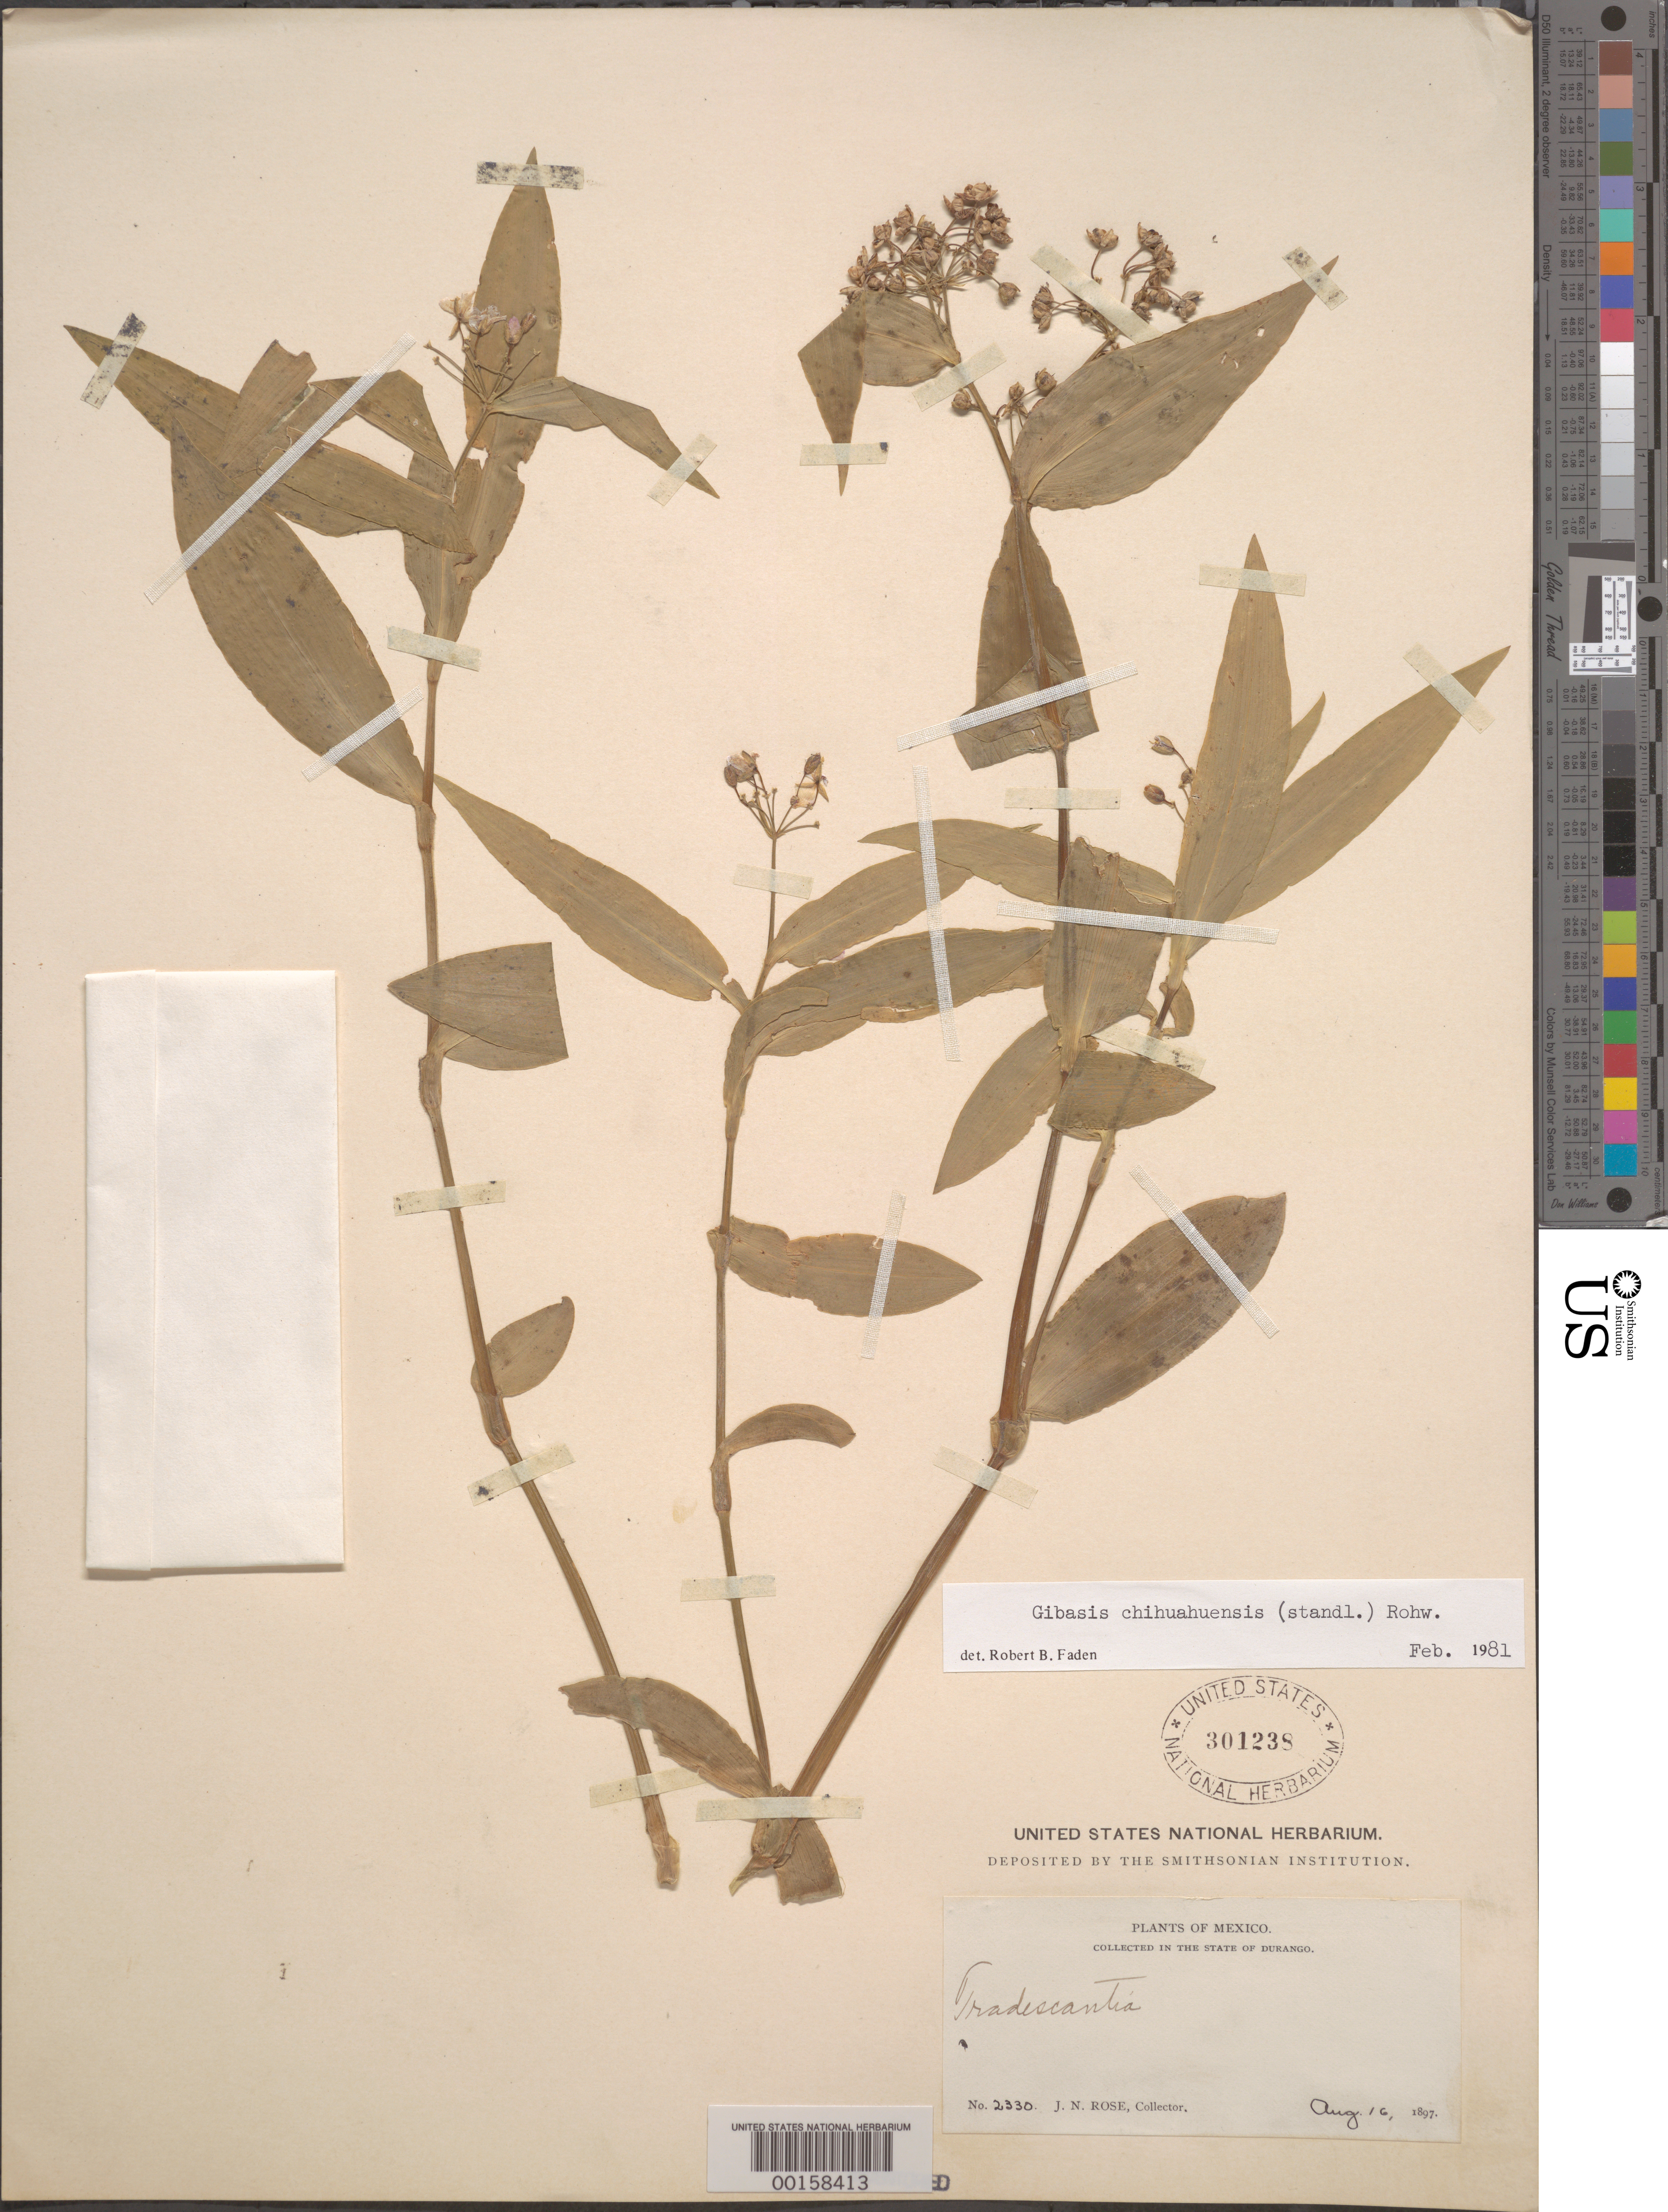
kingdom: Plantae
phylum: Tracheophyta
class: Liliopsida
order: Commelinales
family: Commelinaceae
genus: Gibasis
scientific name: Gibasis chihuahuensis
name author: (Standl.) Rohweder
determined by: Faden, Robert B., (US), Smithsonian Institution - National Museum of Natural History (UNITED STATES)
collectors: J. N. Rose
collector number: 2330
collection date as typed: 16 Aug 1897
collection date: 1897-08-16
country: Mexico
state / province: Durango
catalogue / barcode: US 301238